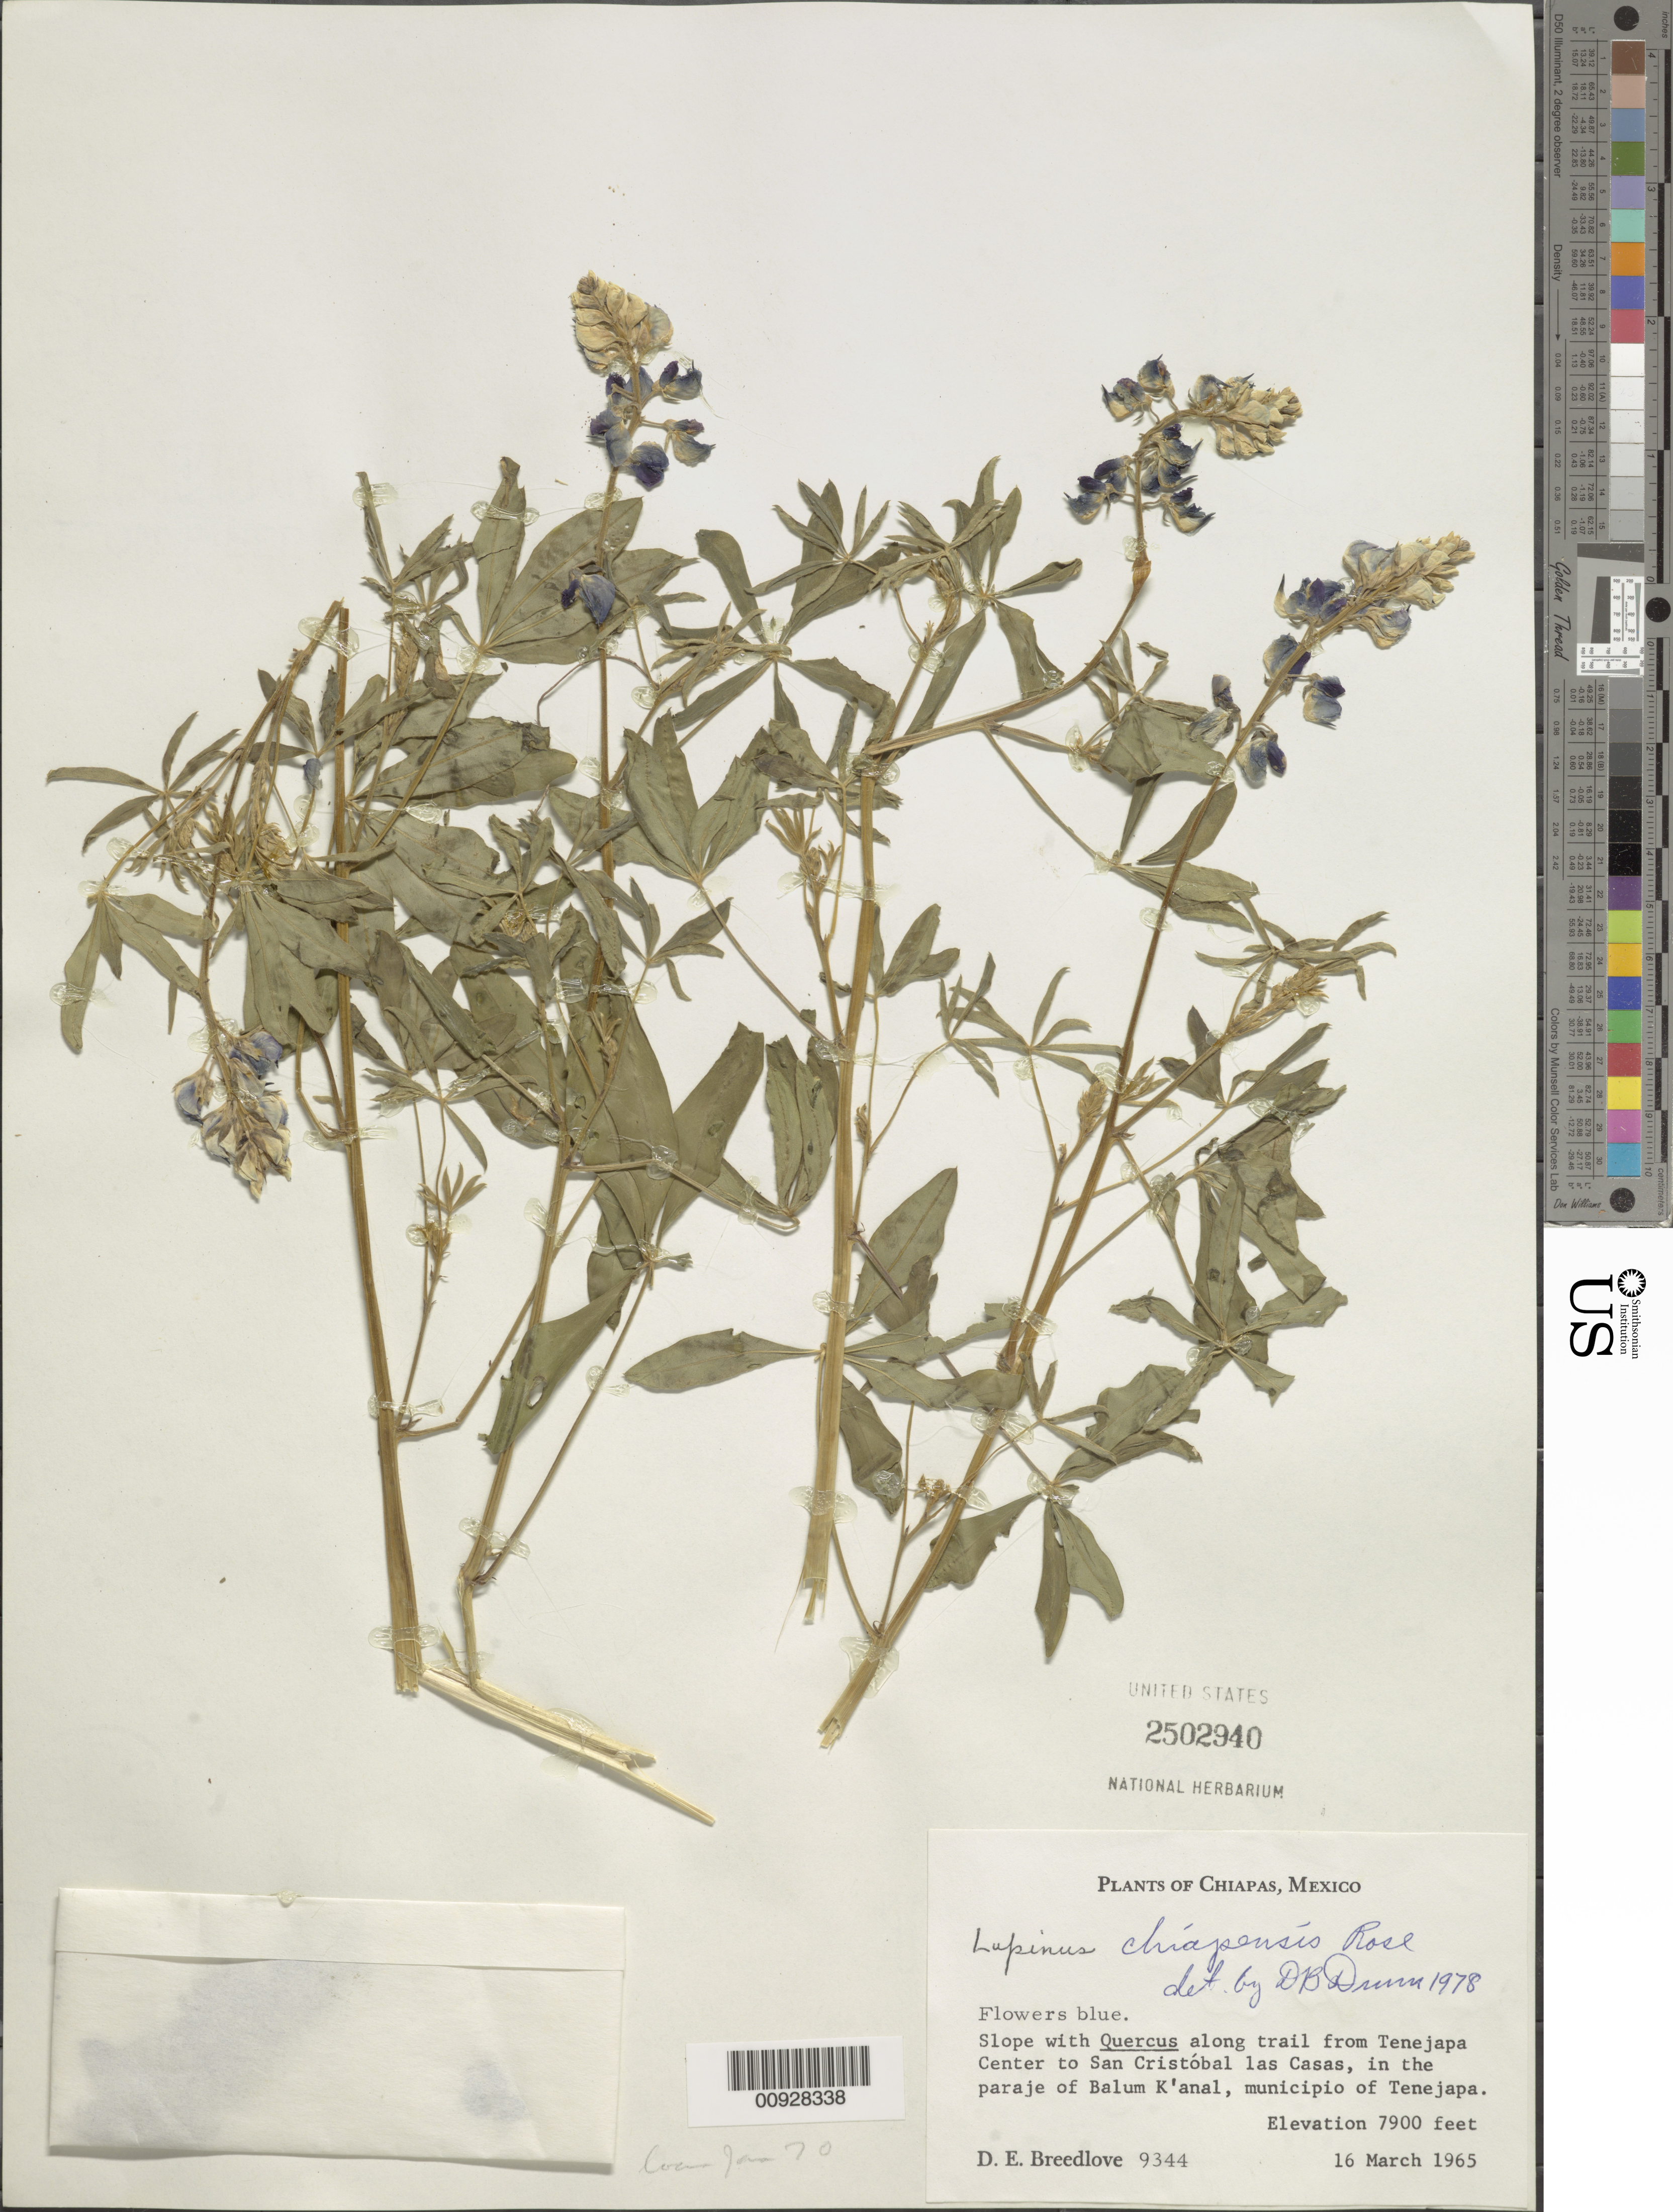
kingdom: Plantae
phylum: Tracheophyta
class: Magnoliopsida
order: Fabales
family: Fabaceae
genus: Lupinus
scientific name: Lupinus chiapensis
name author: Rose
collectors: D. E. Breedlove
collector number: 9344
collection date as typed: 16 Mar 1965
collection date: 1965-03-16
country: Mexico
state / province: Chiapas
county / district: Tenejapa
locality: Along trail from Tenejapa Center to San Cristóbal las Casas, in the paraje of Balum K'anal, municipio of Tenejapa, Chiapas.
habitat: Slope with Quercus along trail.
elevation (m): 2408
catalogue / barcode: US 2502940